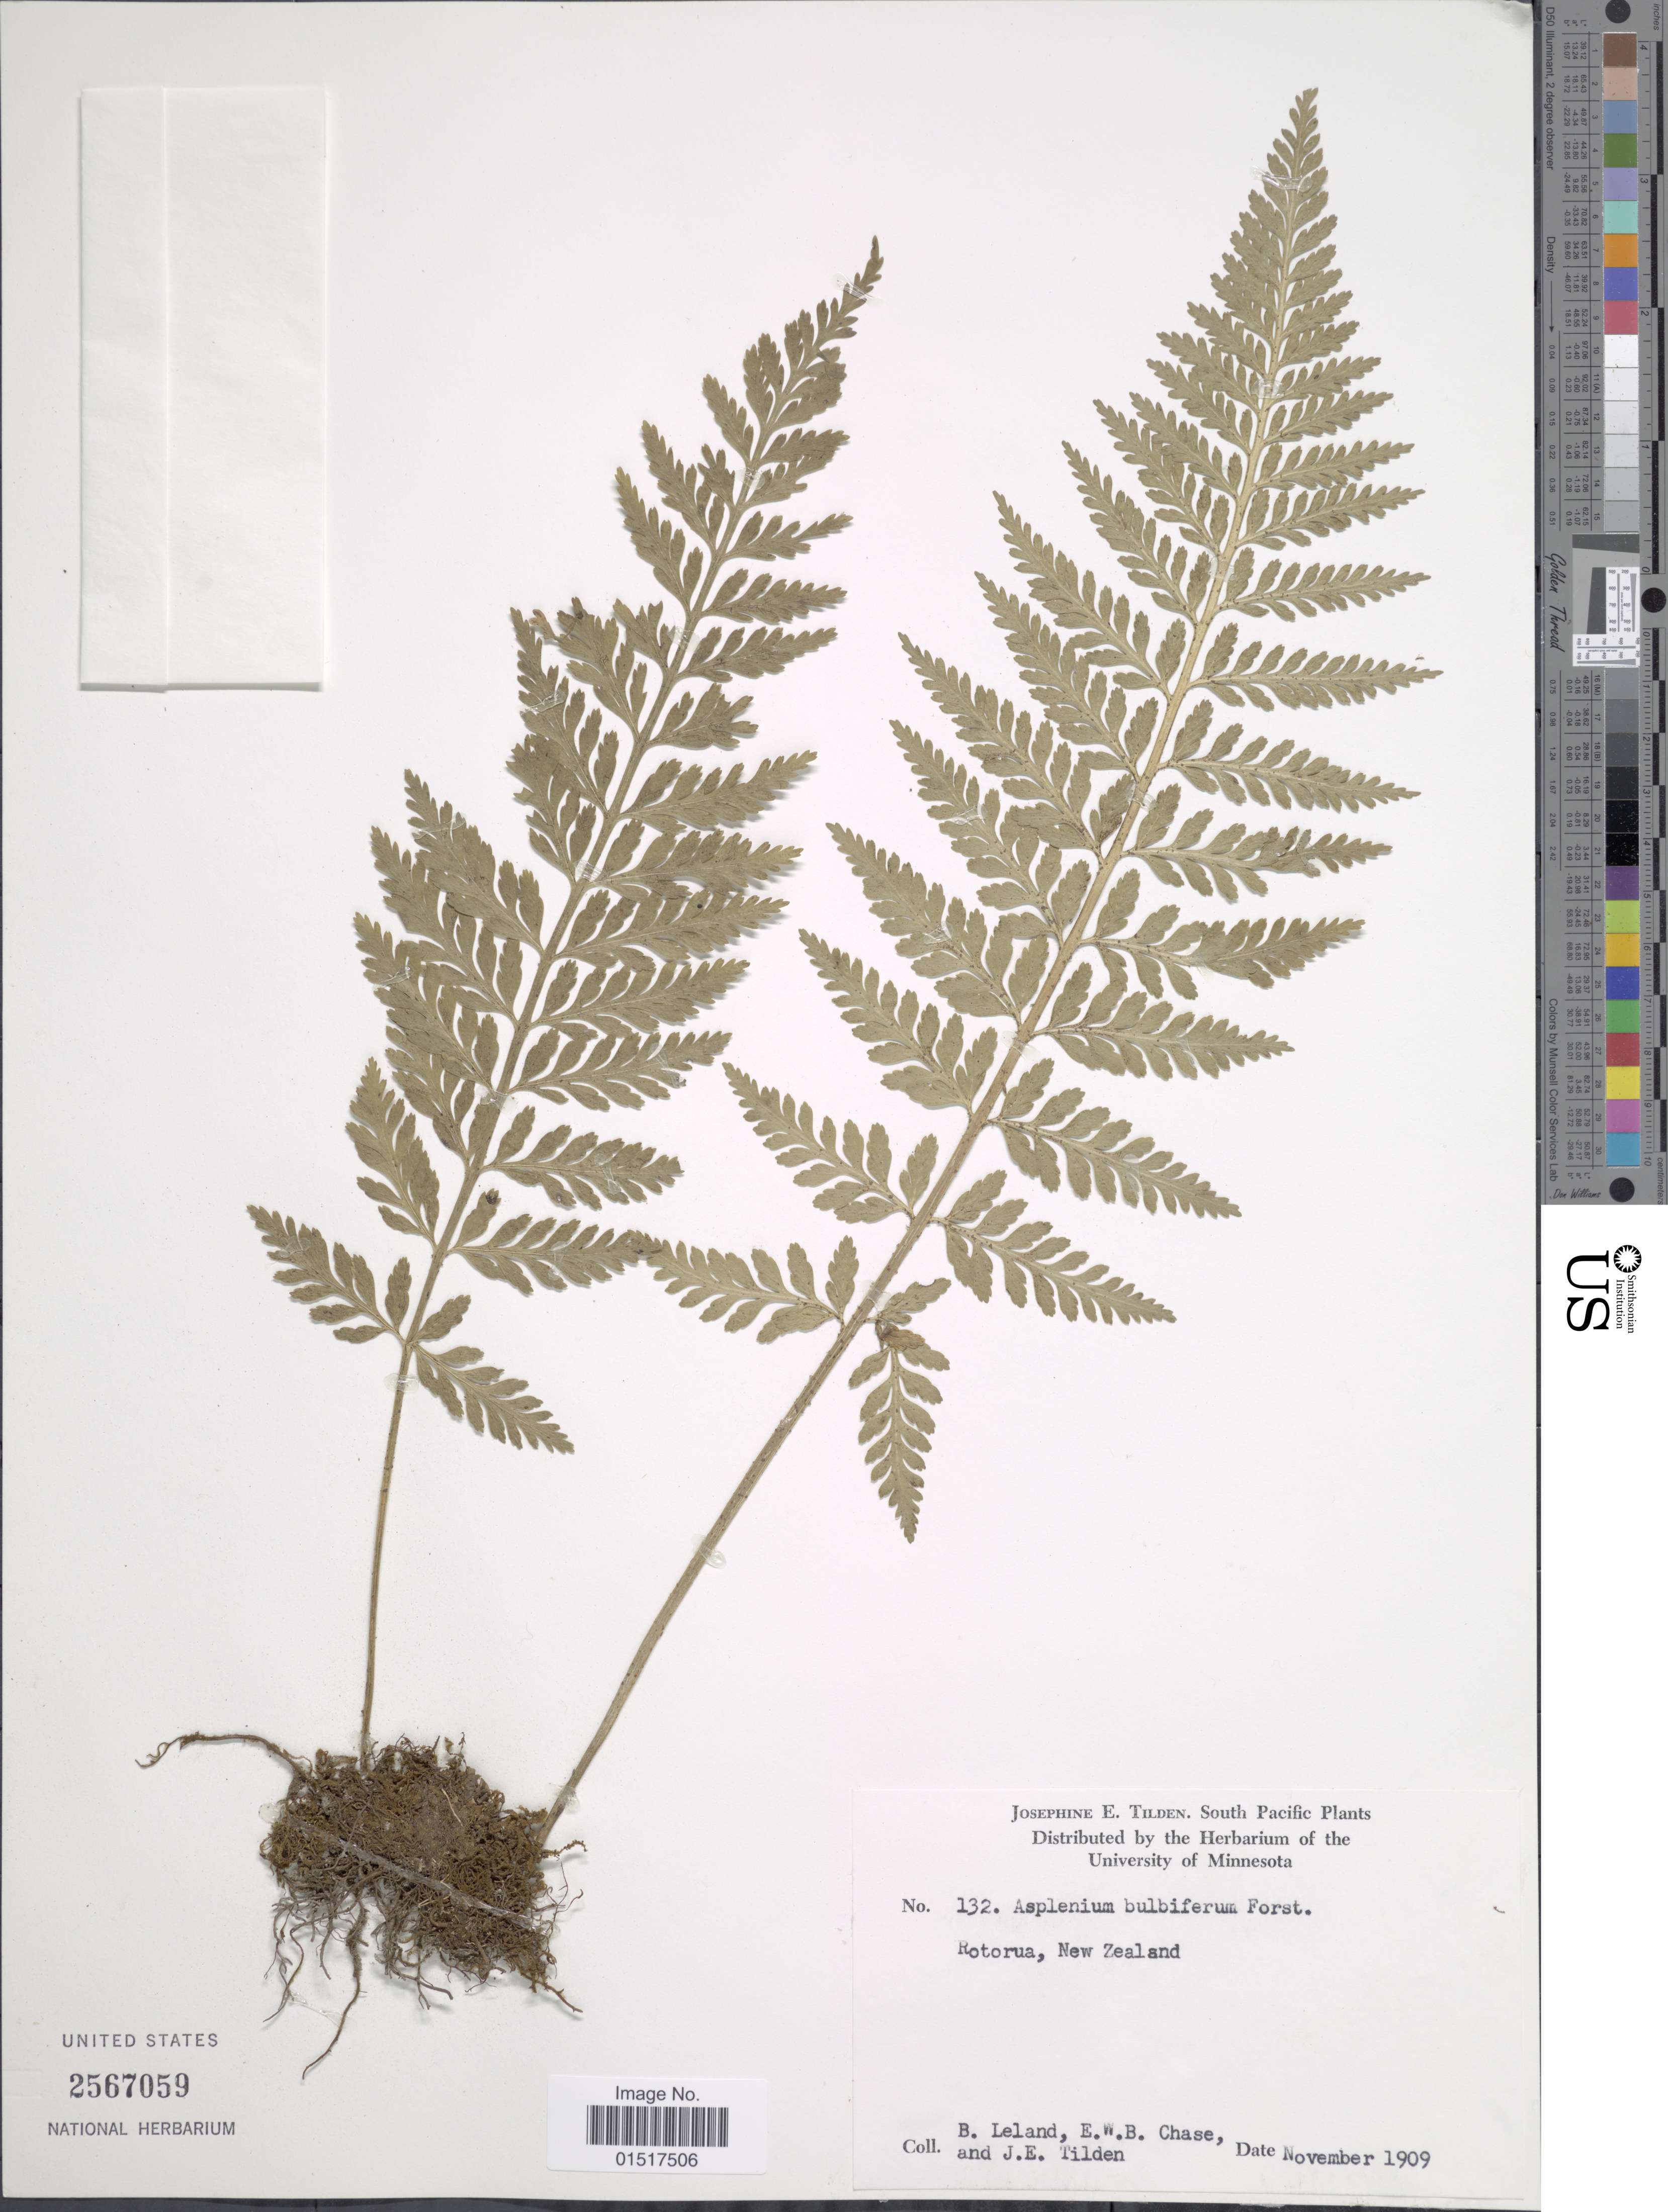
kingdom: Plantae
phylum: Tracheophyta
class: Polypodiopsida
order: Polypodiales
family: Aspleniaceae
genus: Asplenium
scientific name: Asplenium bulbiferum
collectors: B. Leland, E. W. Chase & J. E. Tilden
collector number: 132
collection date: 1909-11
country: New Zealand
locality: Rotorua.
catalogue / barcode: US 2567059